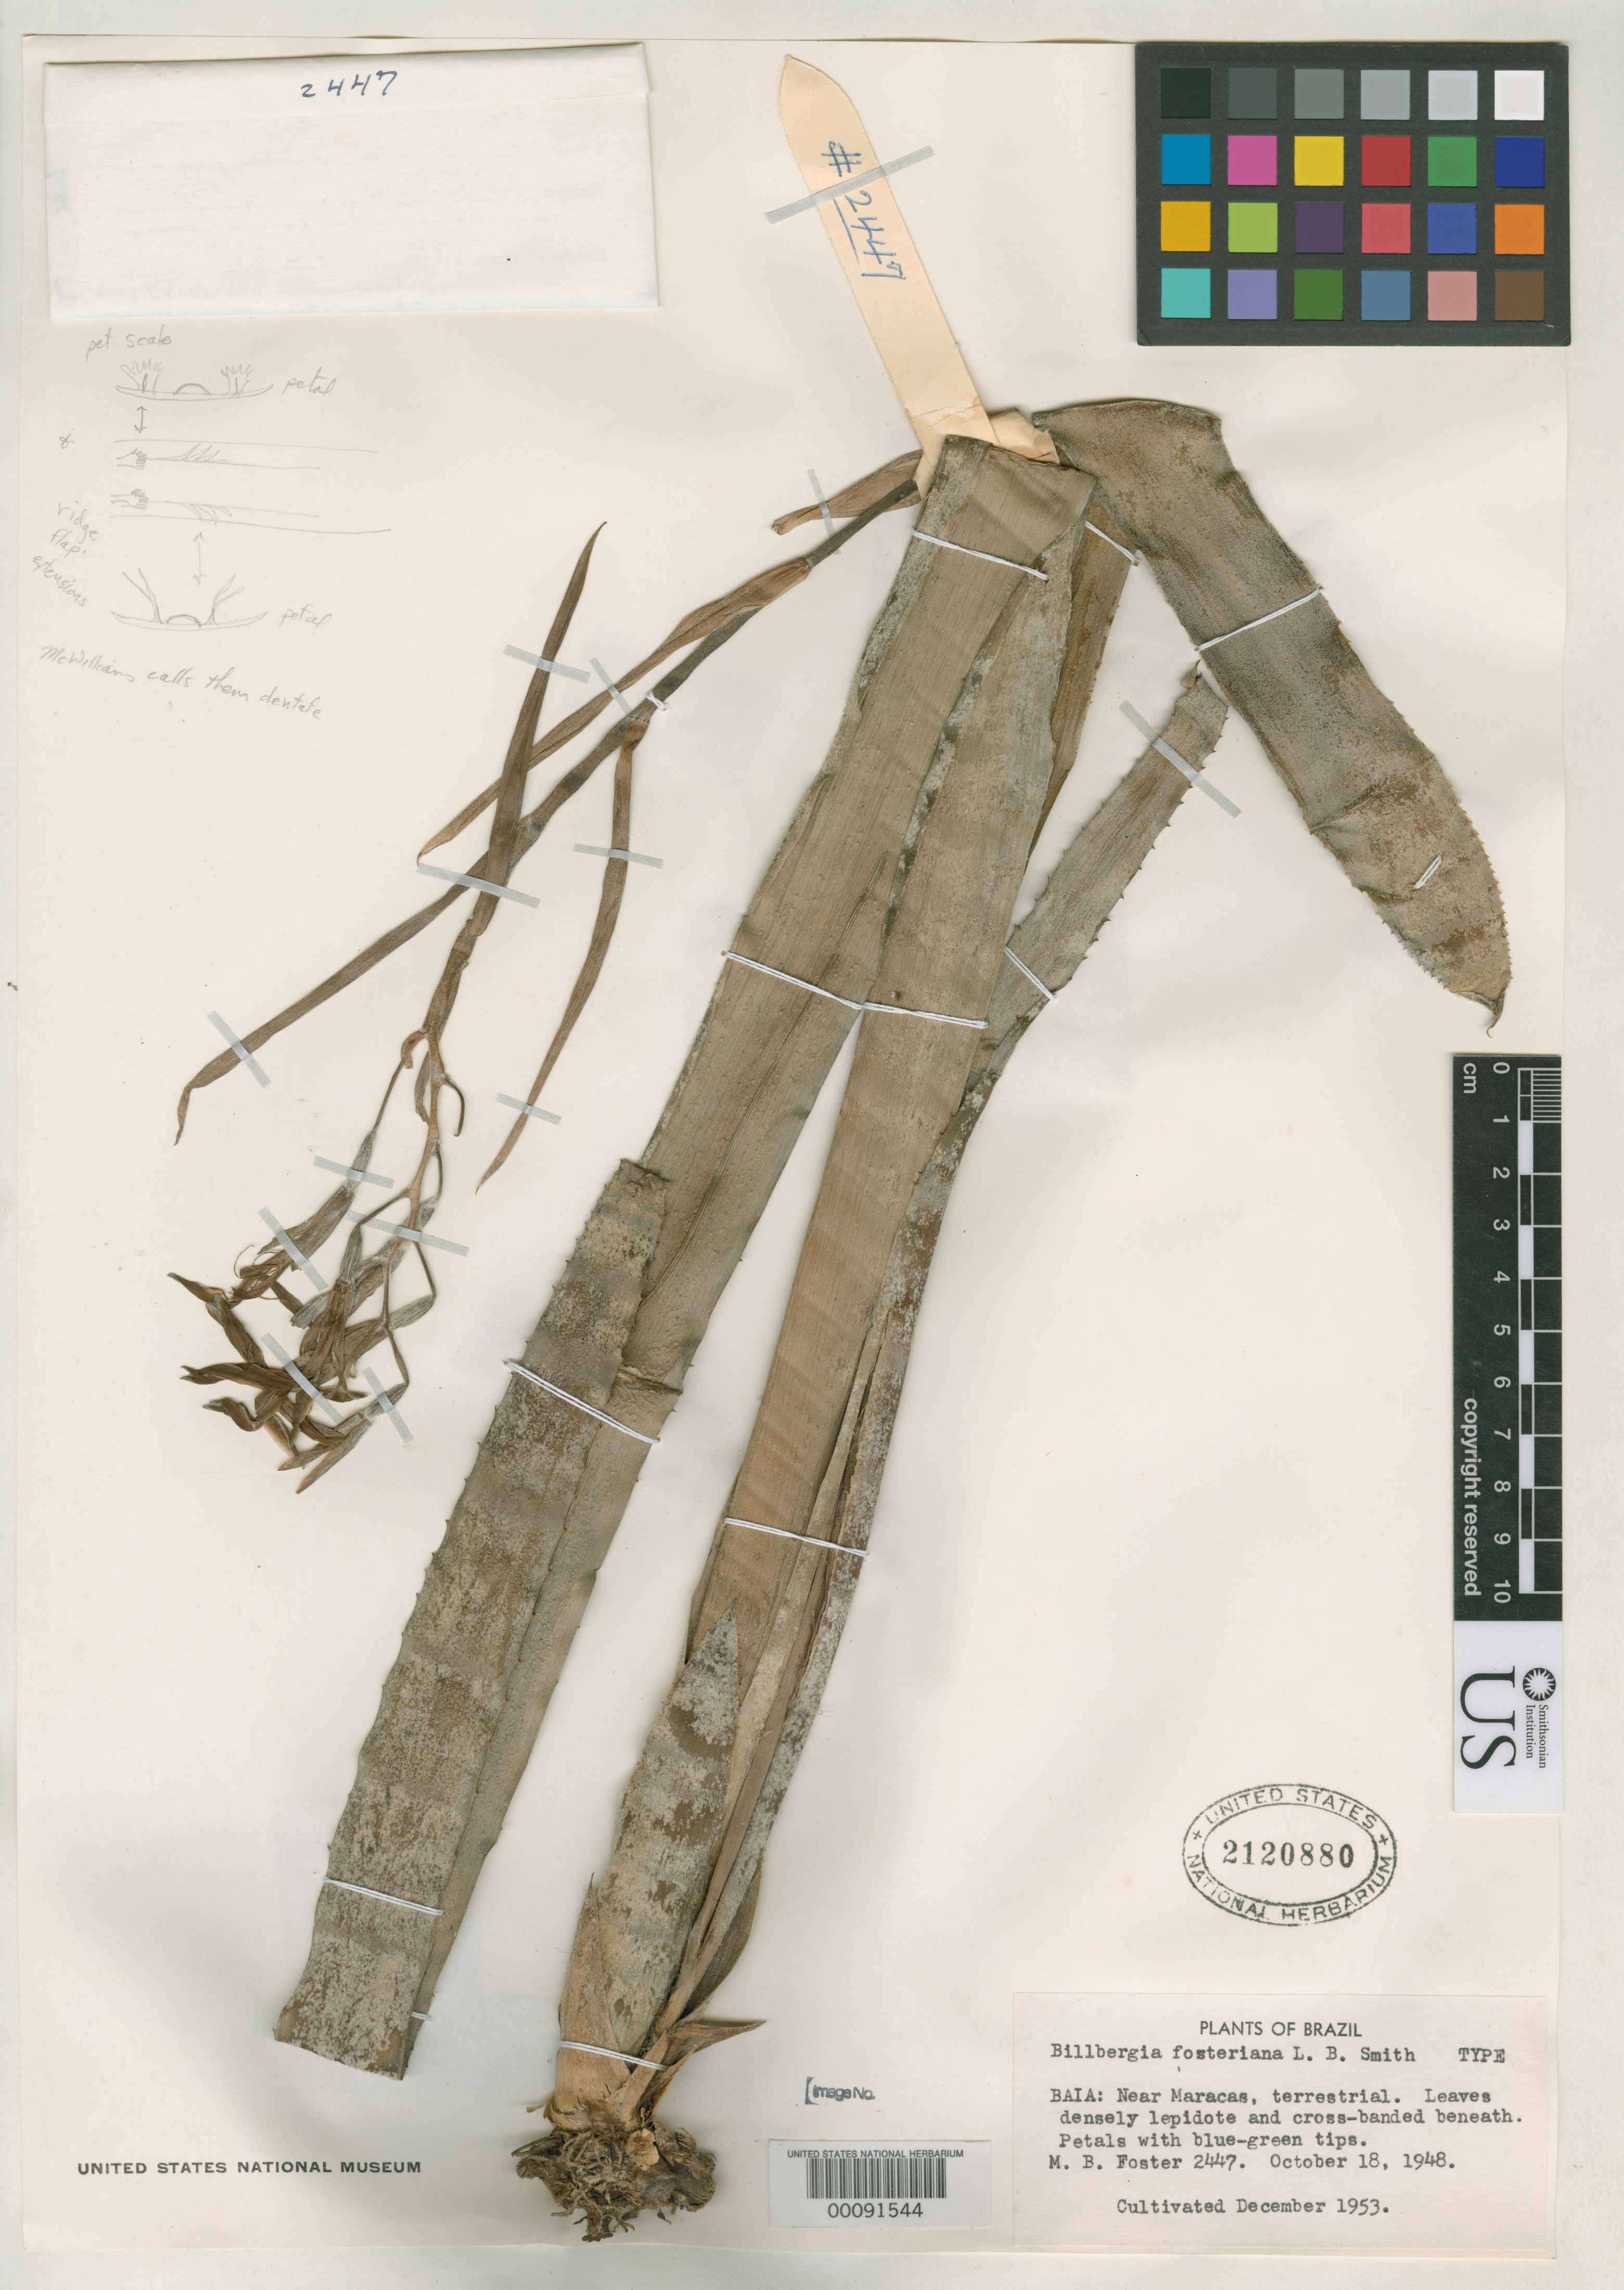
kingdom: Plantae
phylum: Tracheophyta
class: Liliopsida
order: Poales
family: Bromeliaceae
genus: Billbergia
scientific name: Billbergia fosteriana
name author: L.B. Sm.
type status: Holotype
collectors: M. B. Foster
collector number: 2447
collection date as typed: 18 Oct 1948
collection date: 1948-10-18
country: Brazil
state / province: Bahia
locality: Near Maracas.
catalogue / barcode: US 2120880